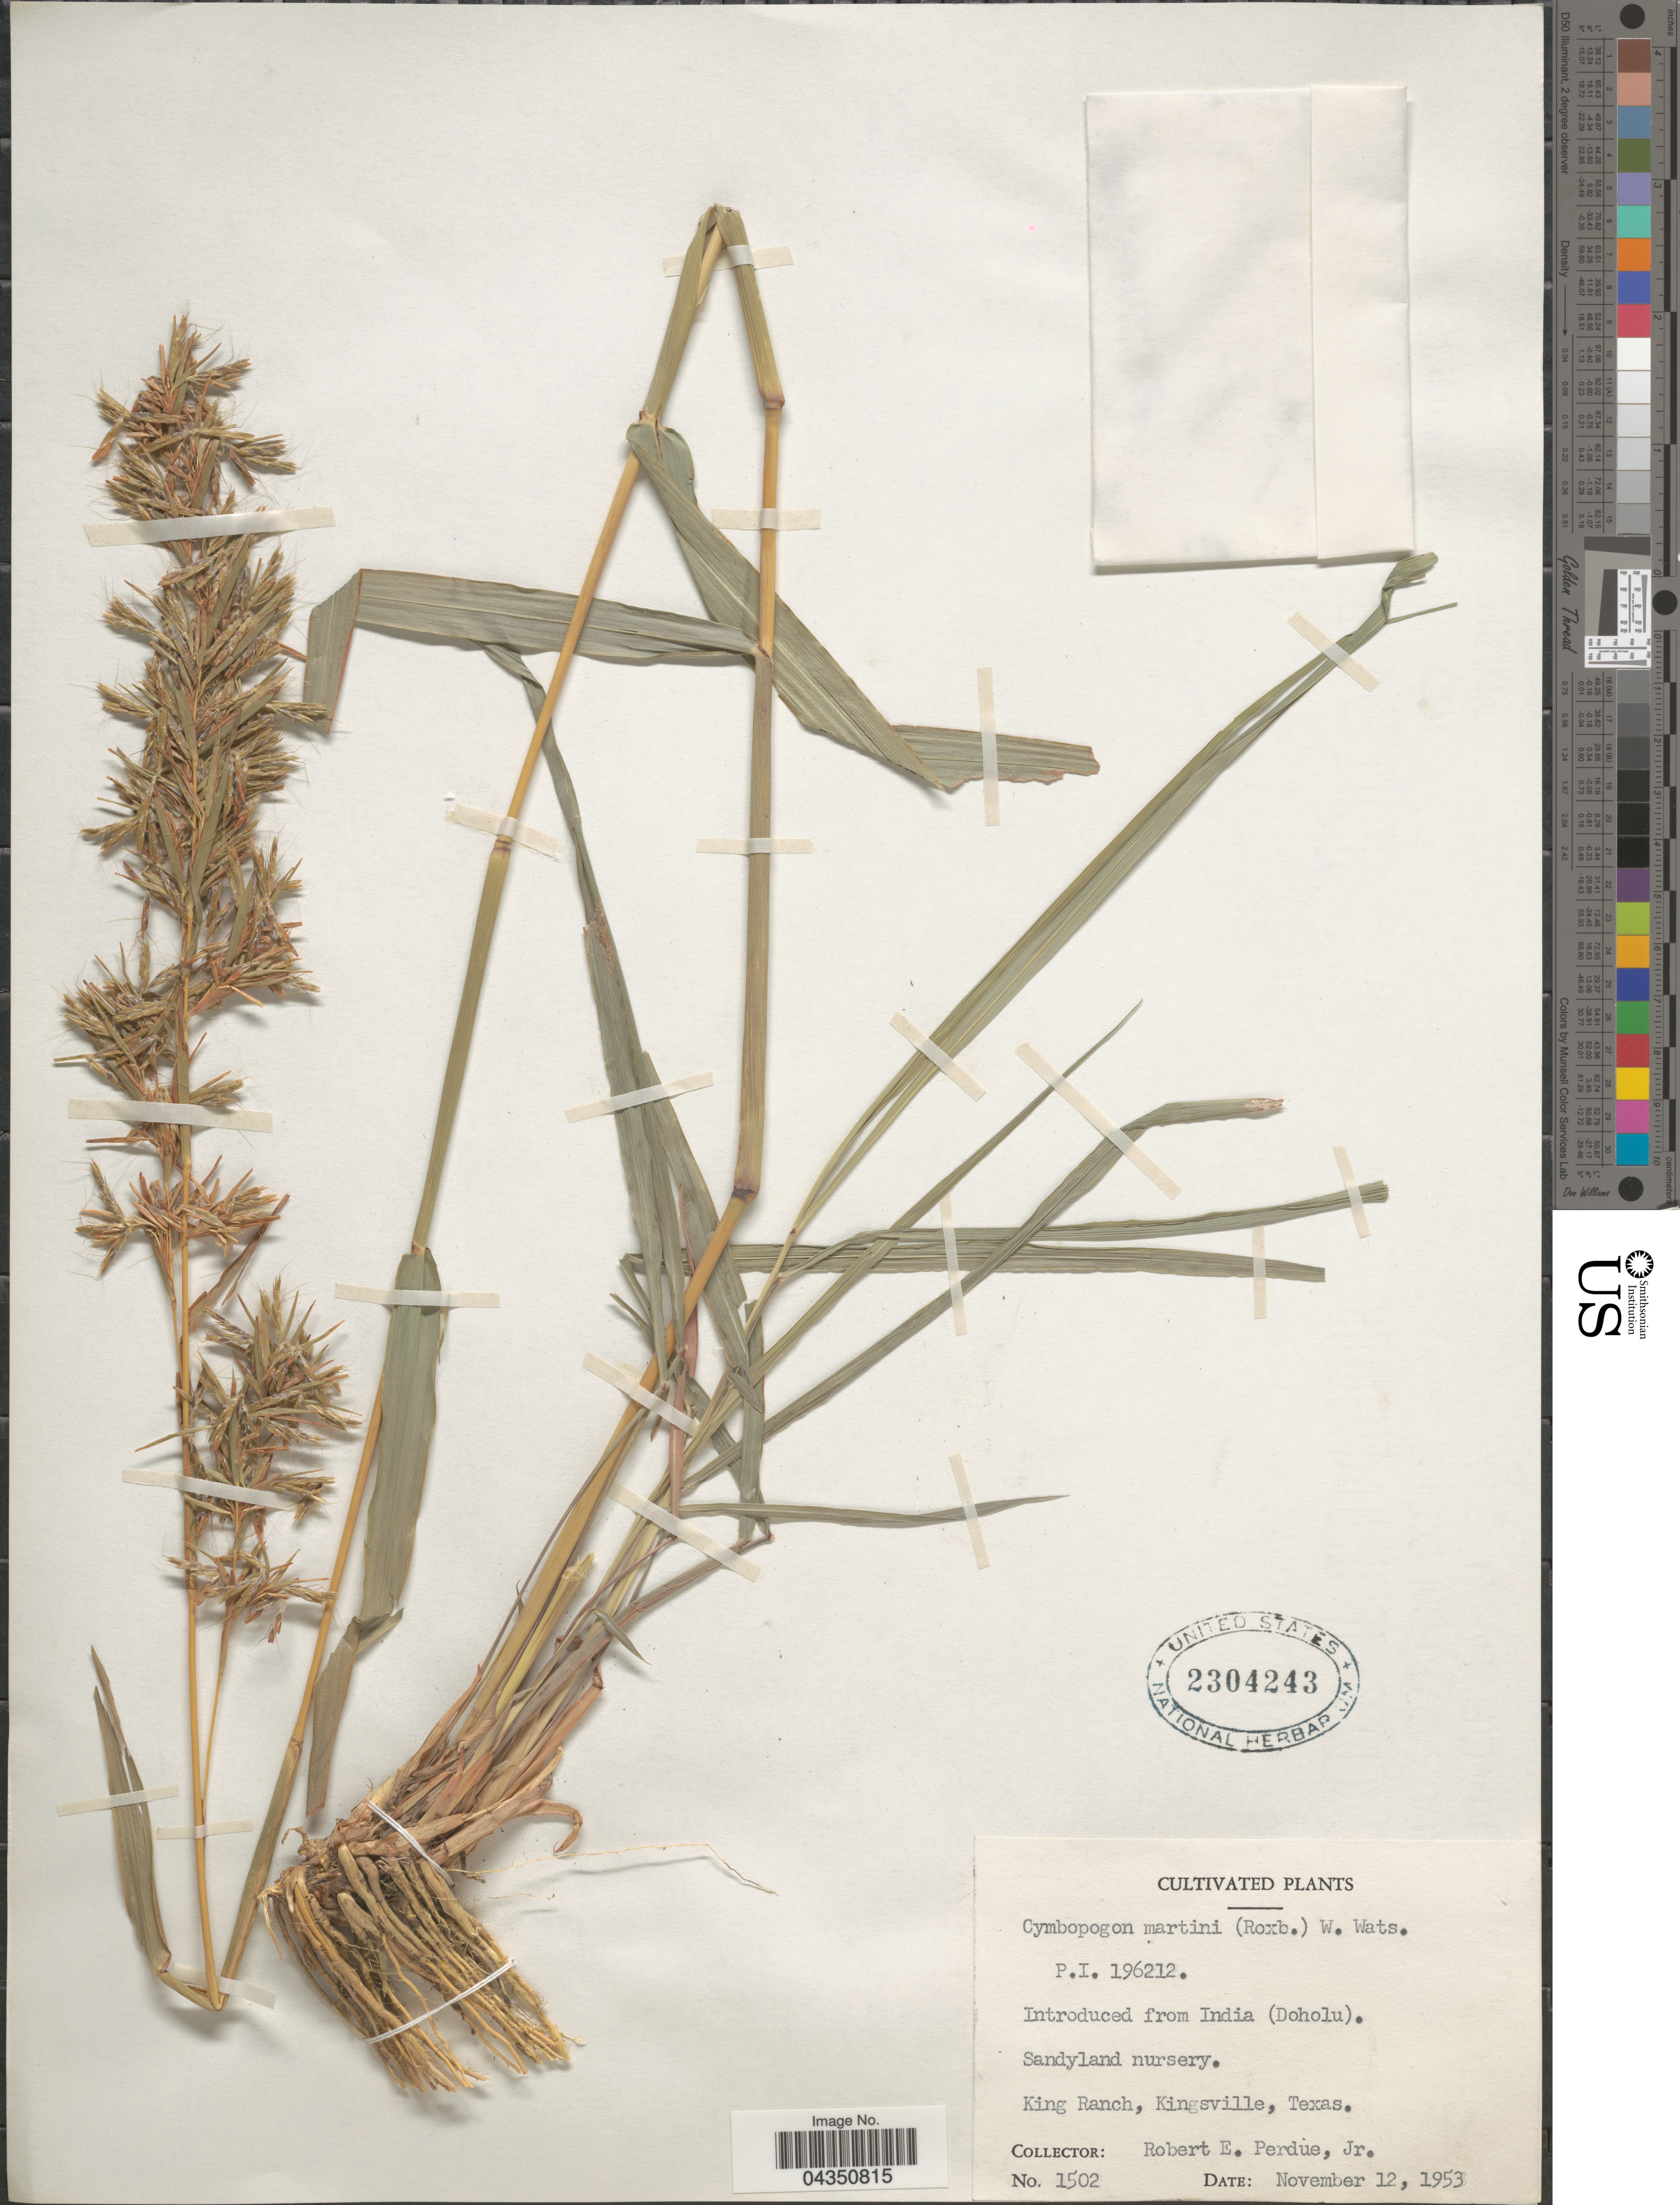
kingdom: Plantae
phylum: Tracheophyta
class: Liliopsida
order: Poales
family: Poaceae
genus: Cymbopogon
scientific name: Cymbopogon martini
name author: (Roxb.) Stapf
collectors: R. E. Perdue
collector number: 1502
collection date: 1953-11-12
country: United States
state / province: Texas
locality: Sandyland nursery. King Ranch, Kingsville.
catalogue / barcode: US 2304243